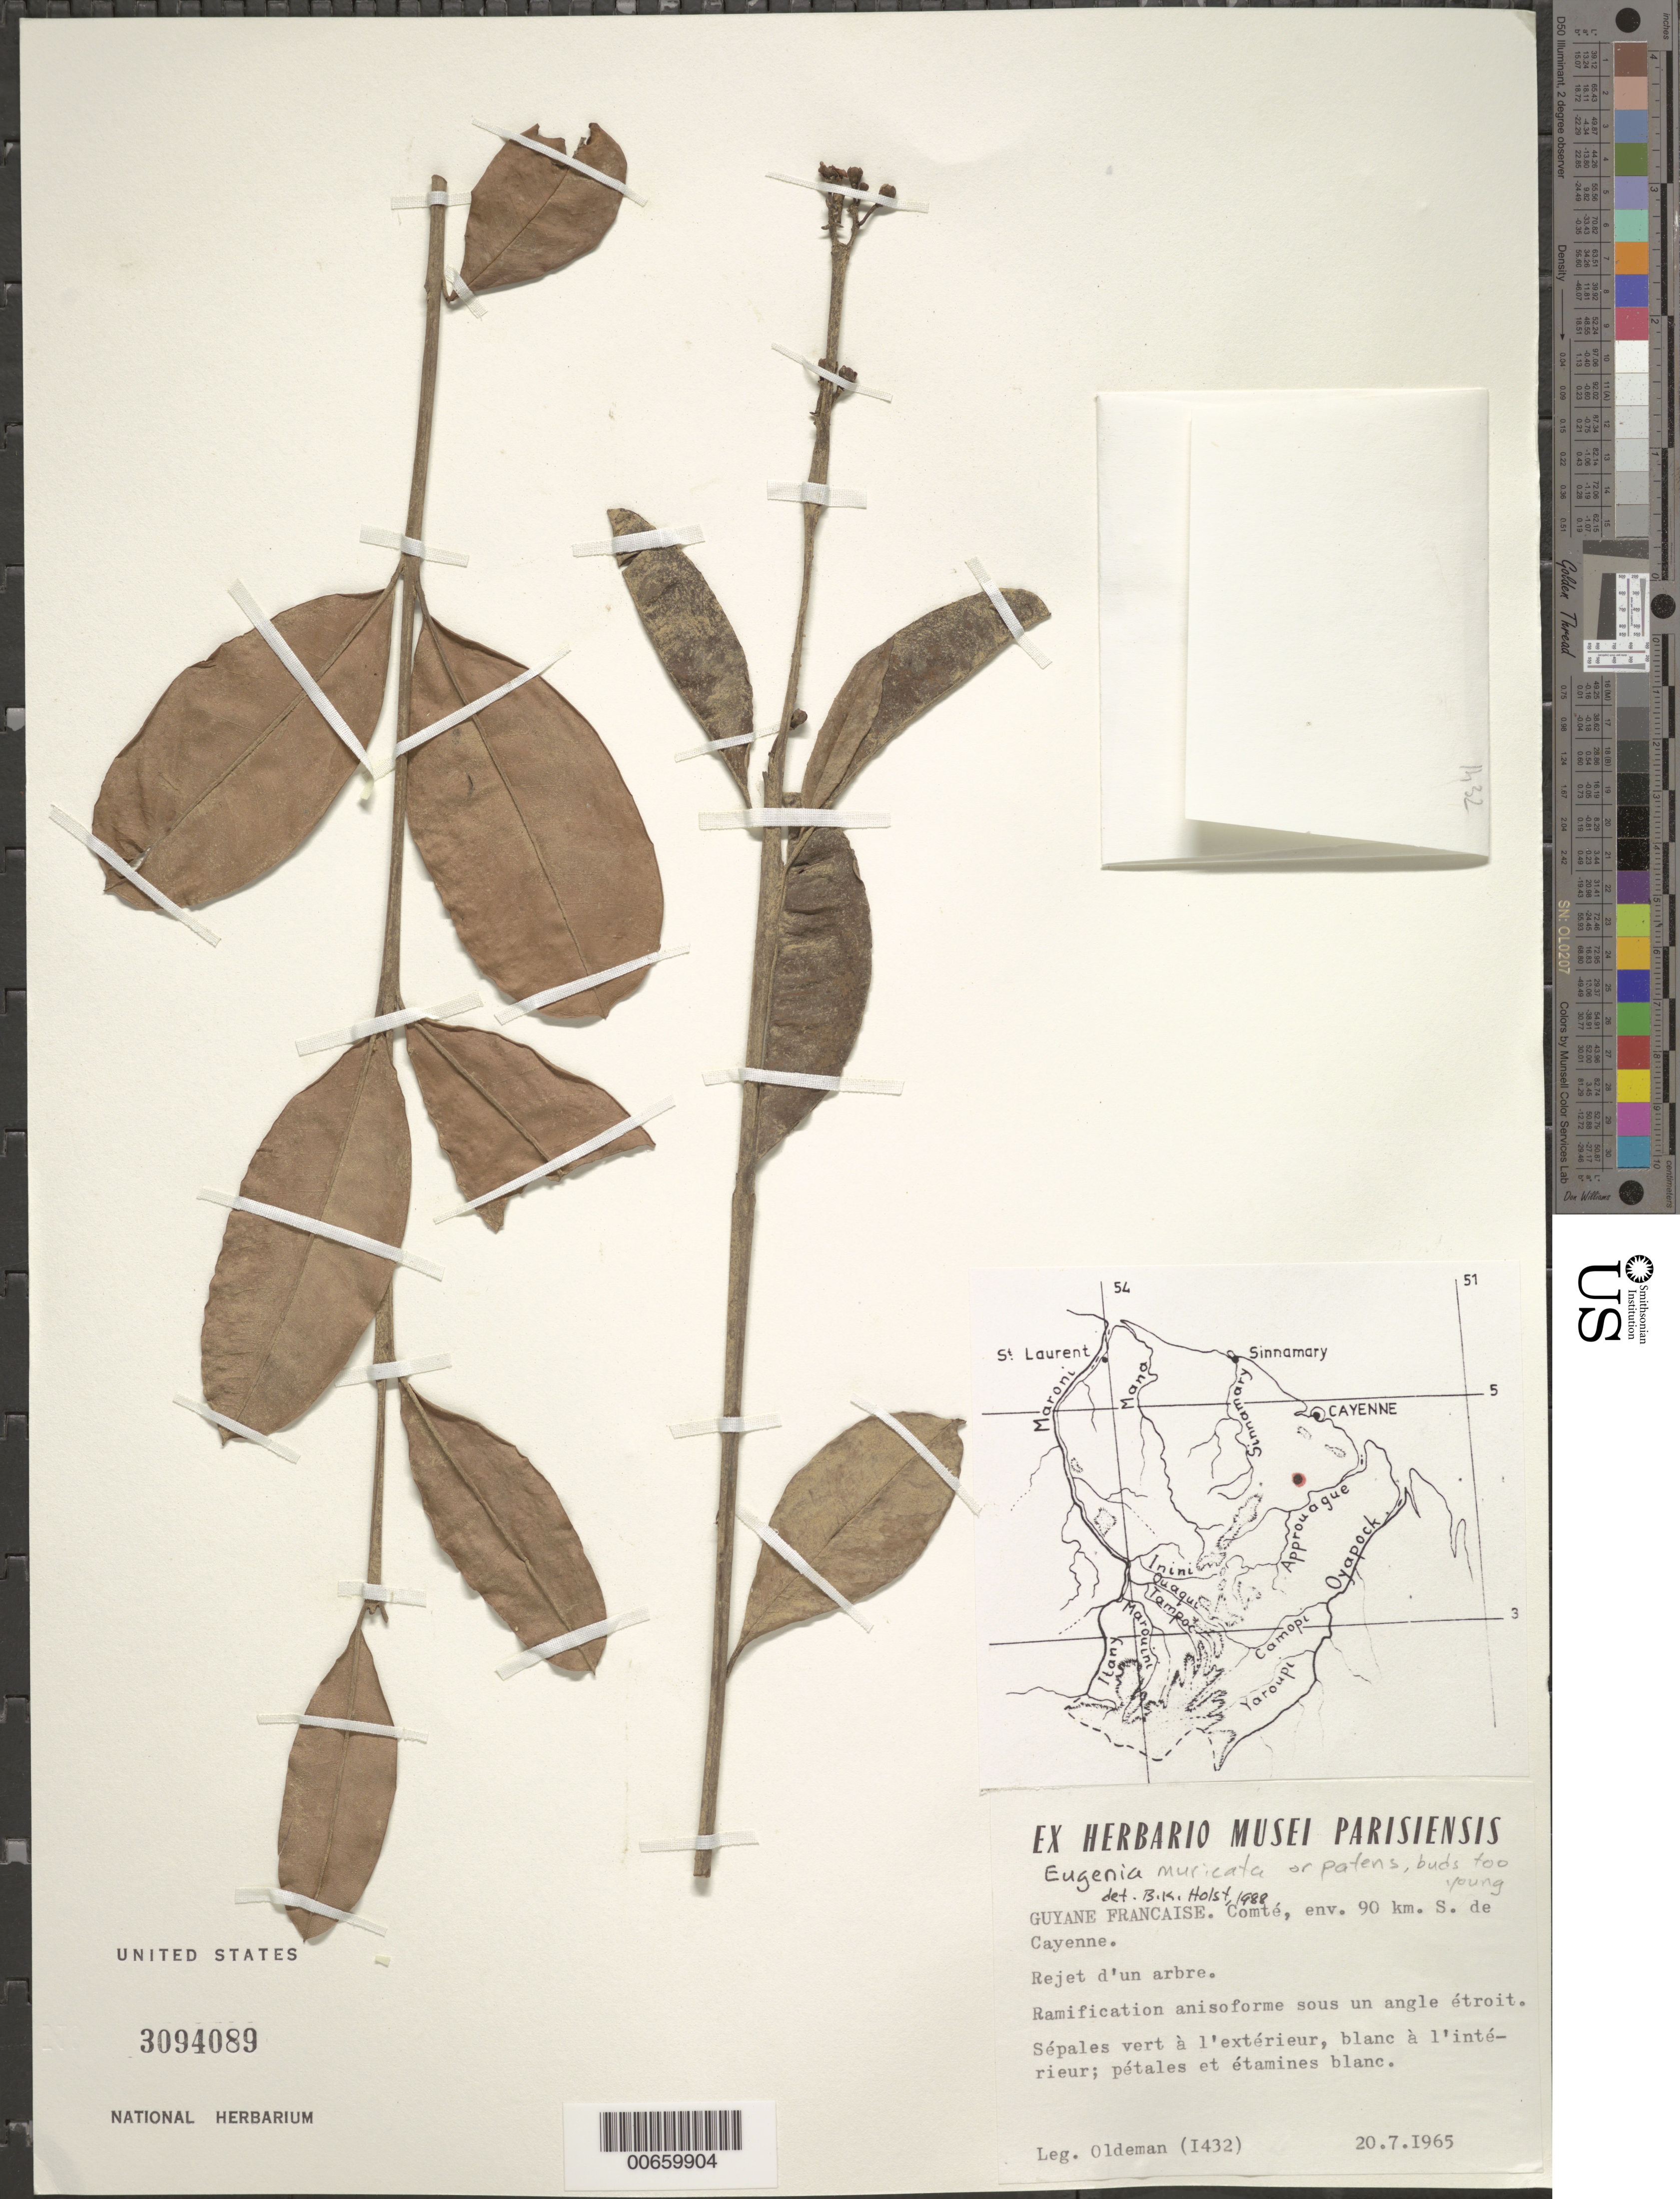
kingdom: Plantae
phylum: Tracheophyta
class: Magnoliopsida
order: Myrtales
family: Myrtaceae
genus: Eugenia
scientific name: Eugenia muricata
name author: DC.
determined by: Holst, Bruce K.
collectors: R. Oldeman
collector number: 1432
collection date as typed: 20-Jul-65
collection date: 1965-07-20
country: French Guiana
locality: Comté, env. 90 km S de Cayenne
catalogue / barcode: US 3094089